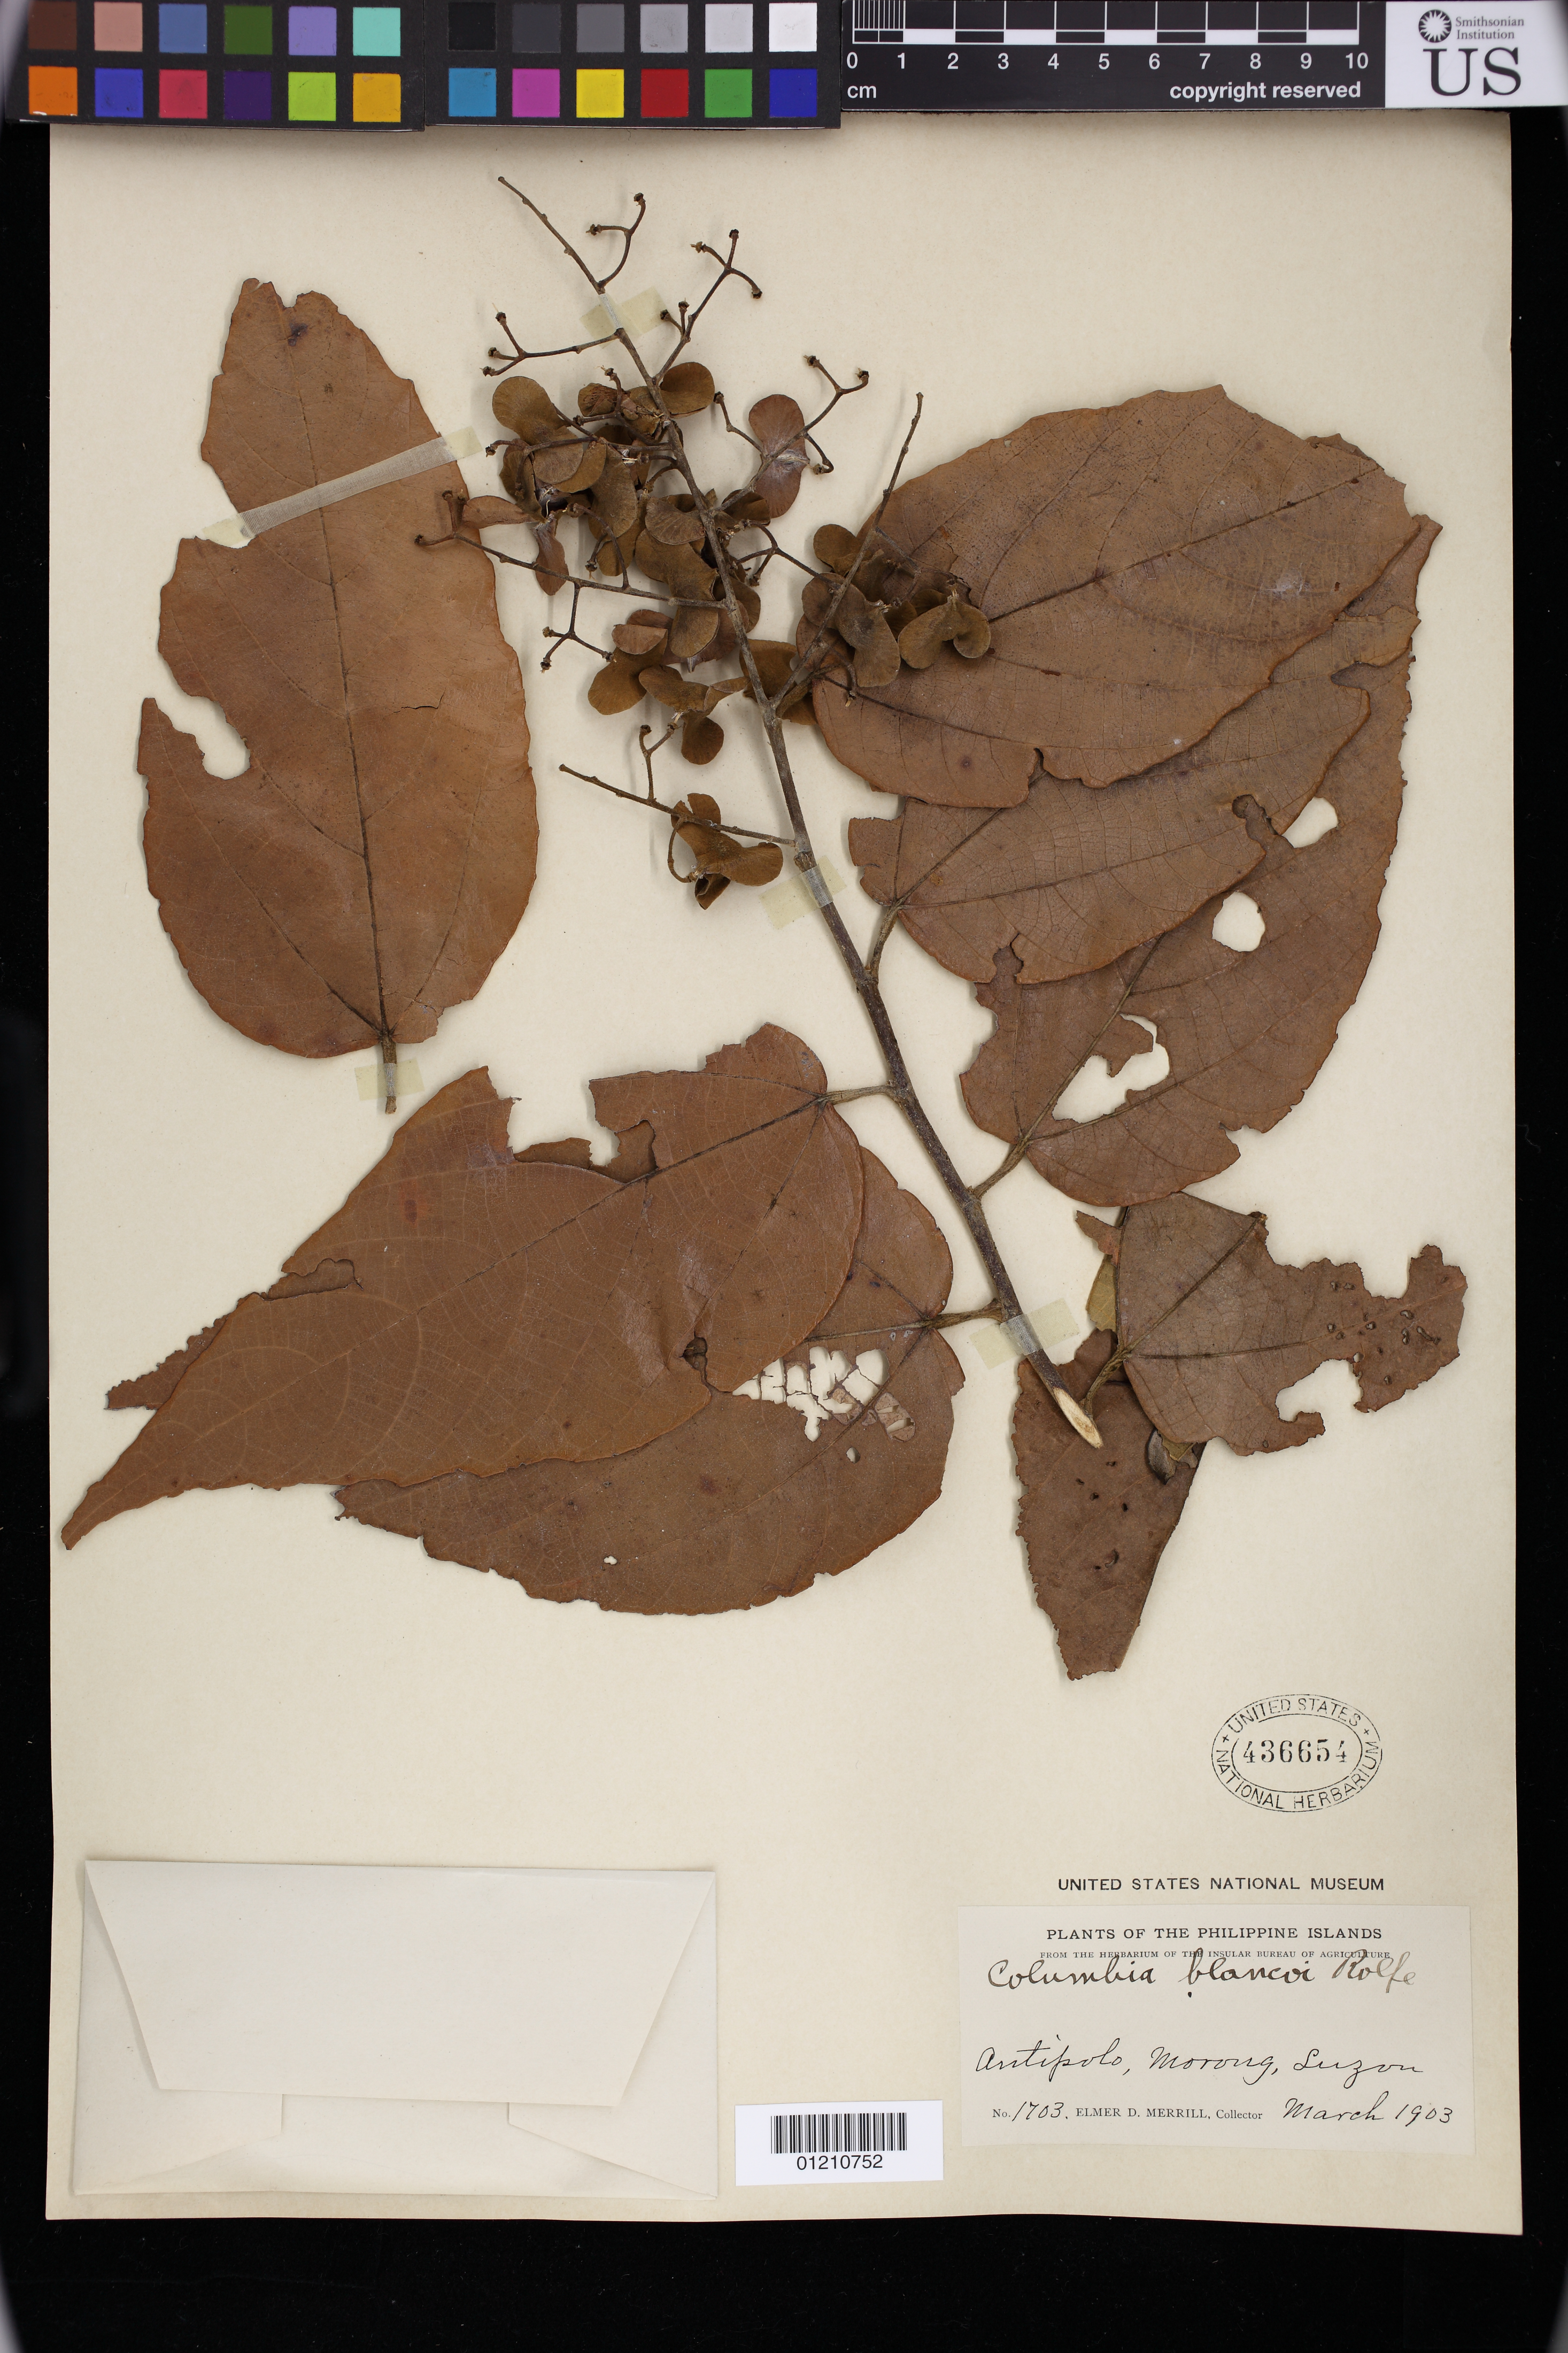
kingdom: Plantae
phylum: Tracheophyta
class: Magnoliopsida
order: Malvales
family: Malvaceae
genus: Colona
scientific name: Colona blancoi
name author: Merr.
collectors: E. D. Merrill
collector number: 1703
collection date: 1903-03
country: Philippines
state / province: Calabarzon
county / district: Rizal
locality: Antipolo, (Morong), Luzon.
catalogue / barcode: US 436654